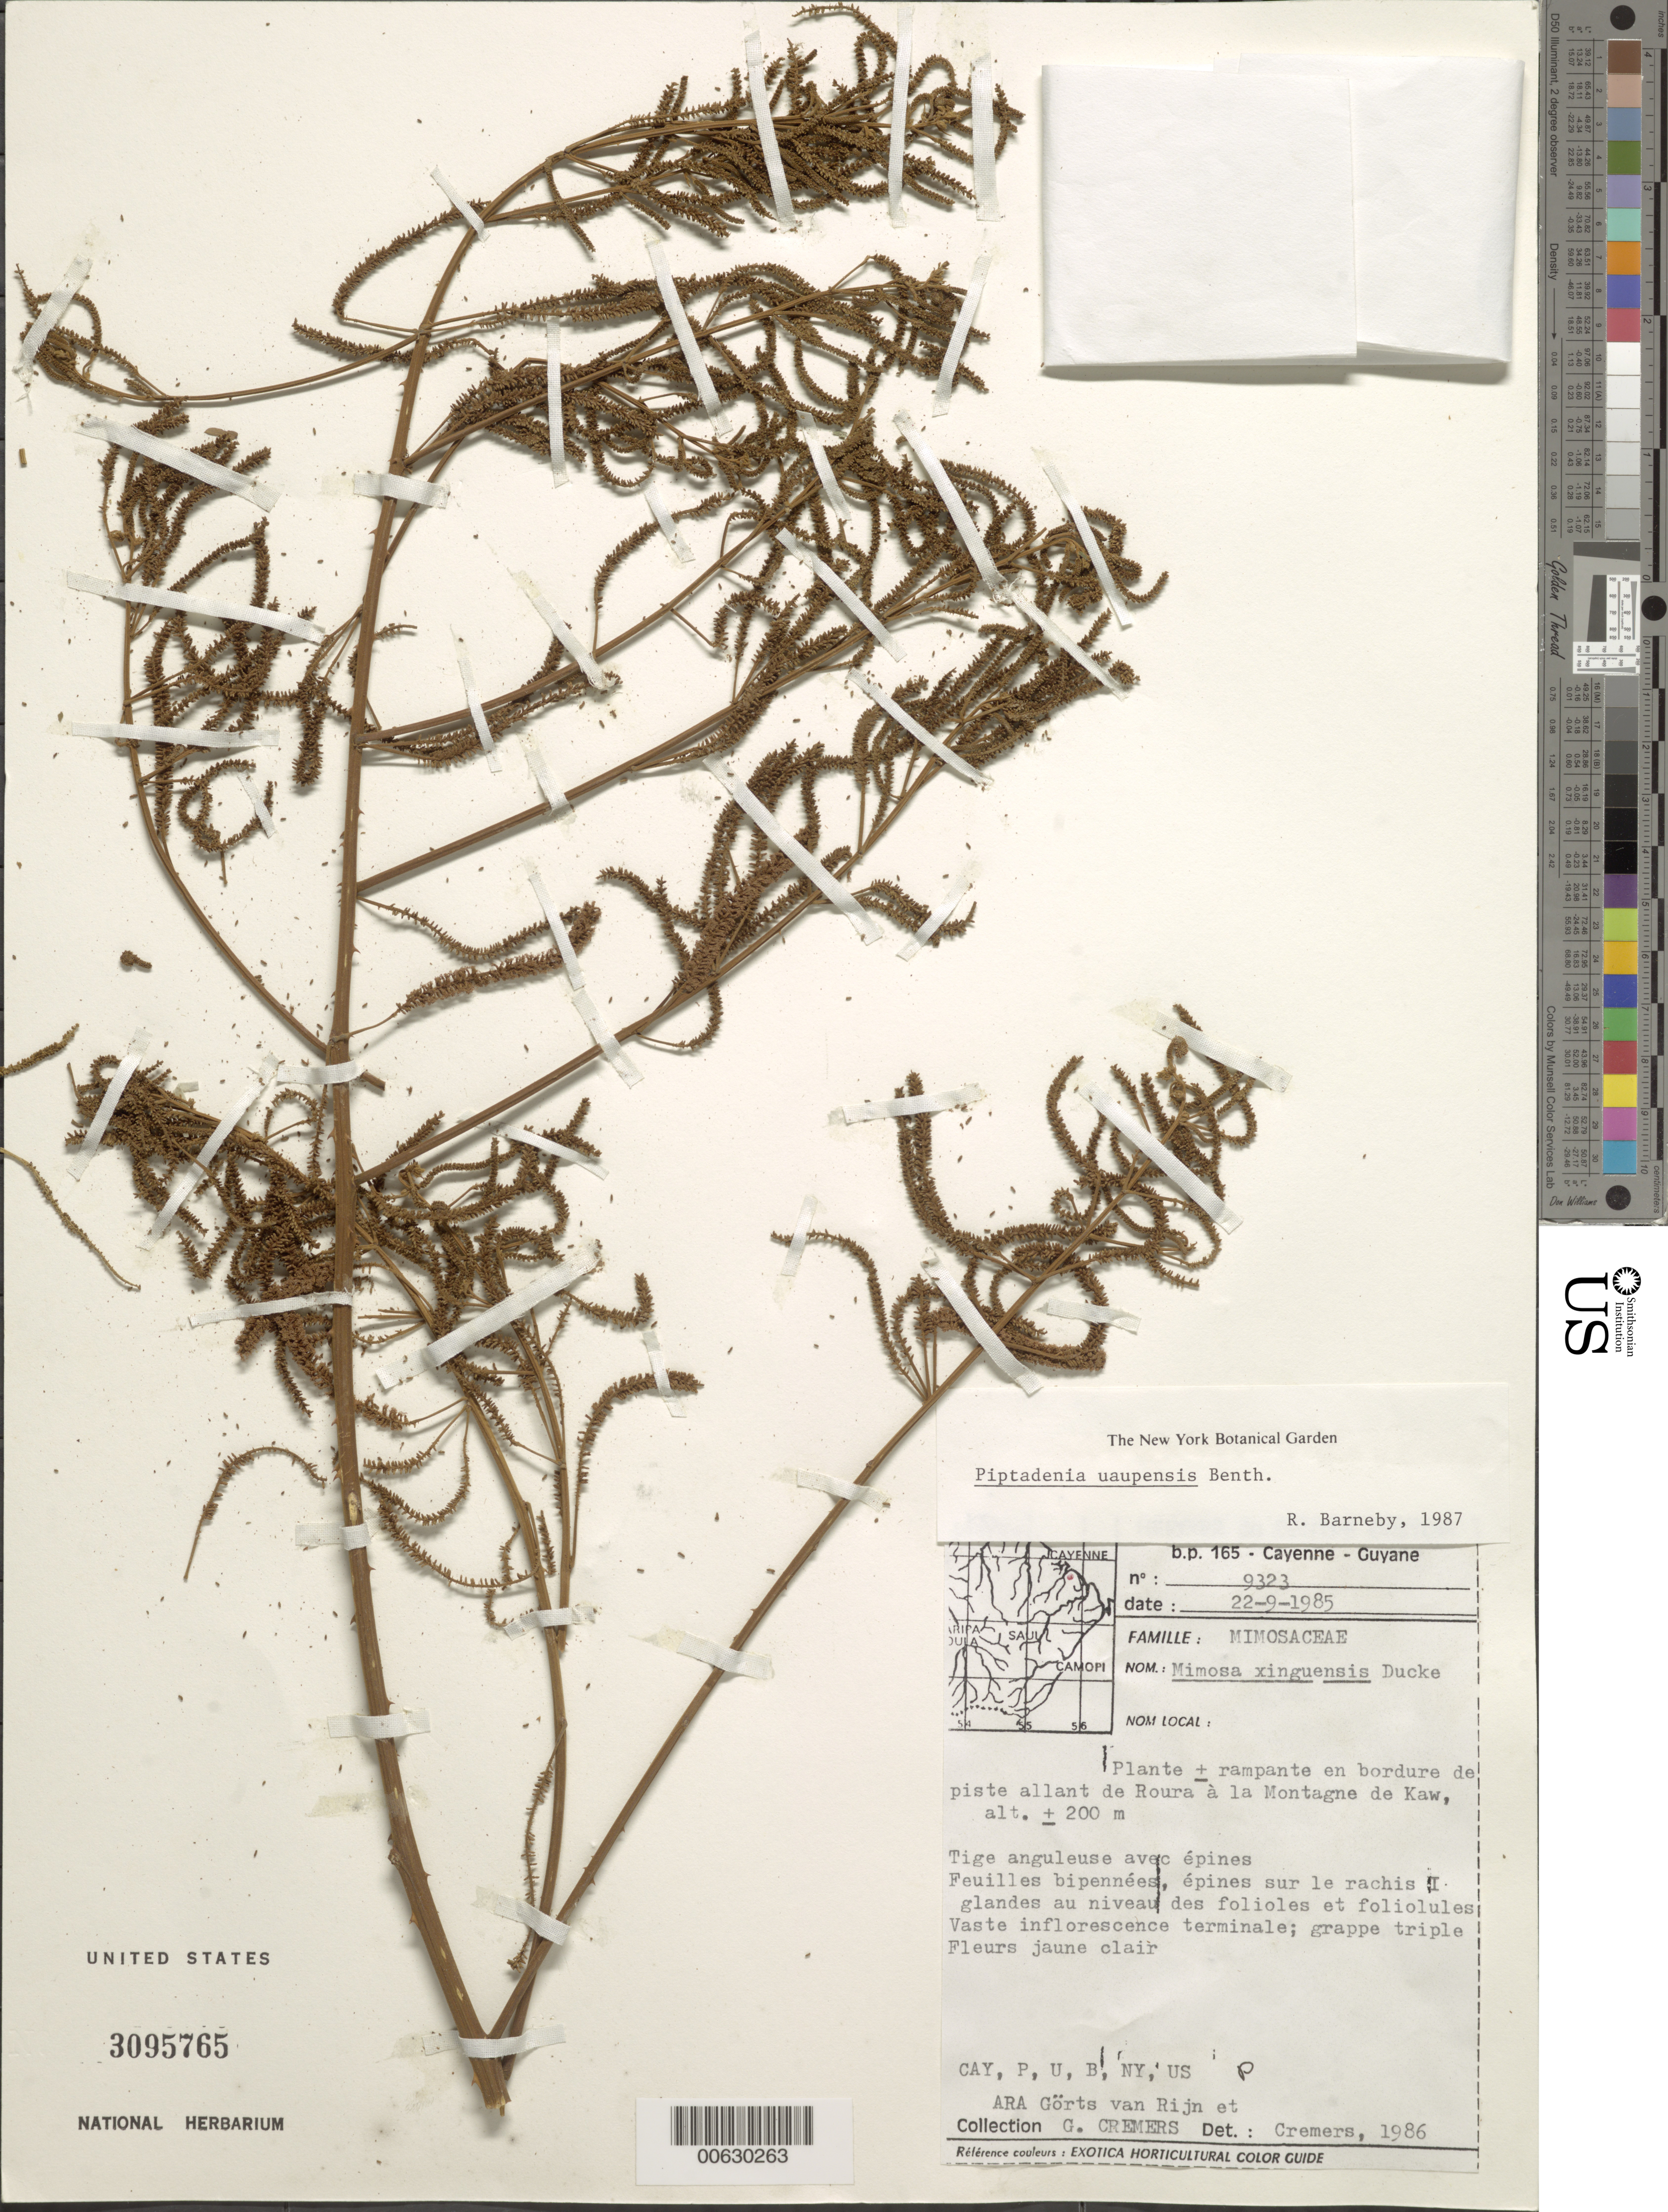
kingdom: Plantae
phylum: Tracheophyta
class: Magnoliopsida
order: Fabales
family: Fabaceae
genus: Piptadenia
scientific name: Piptadenia uaupensis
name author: Benth.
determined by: Barneby, Rupert C., (NY)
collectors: G. Cremers & A. .R. A. Görts-van Rijn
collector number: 9323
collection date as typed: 22-Sep-85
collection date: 1985-09-22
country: French Guiana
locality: Montagne de Kaw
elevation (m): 200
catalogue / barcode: US 3095765